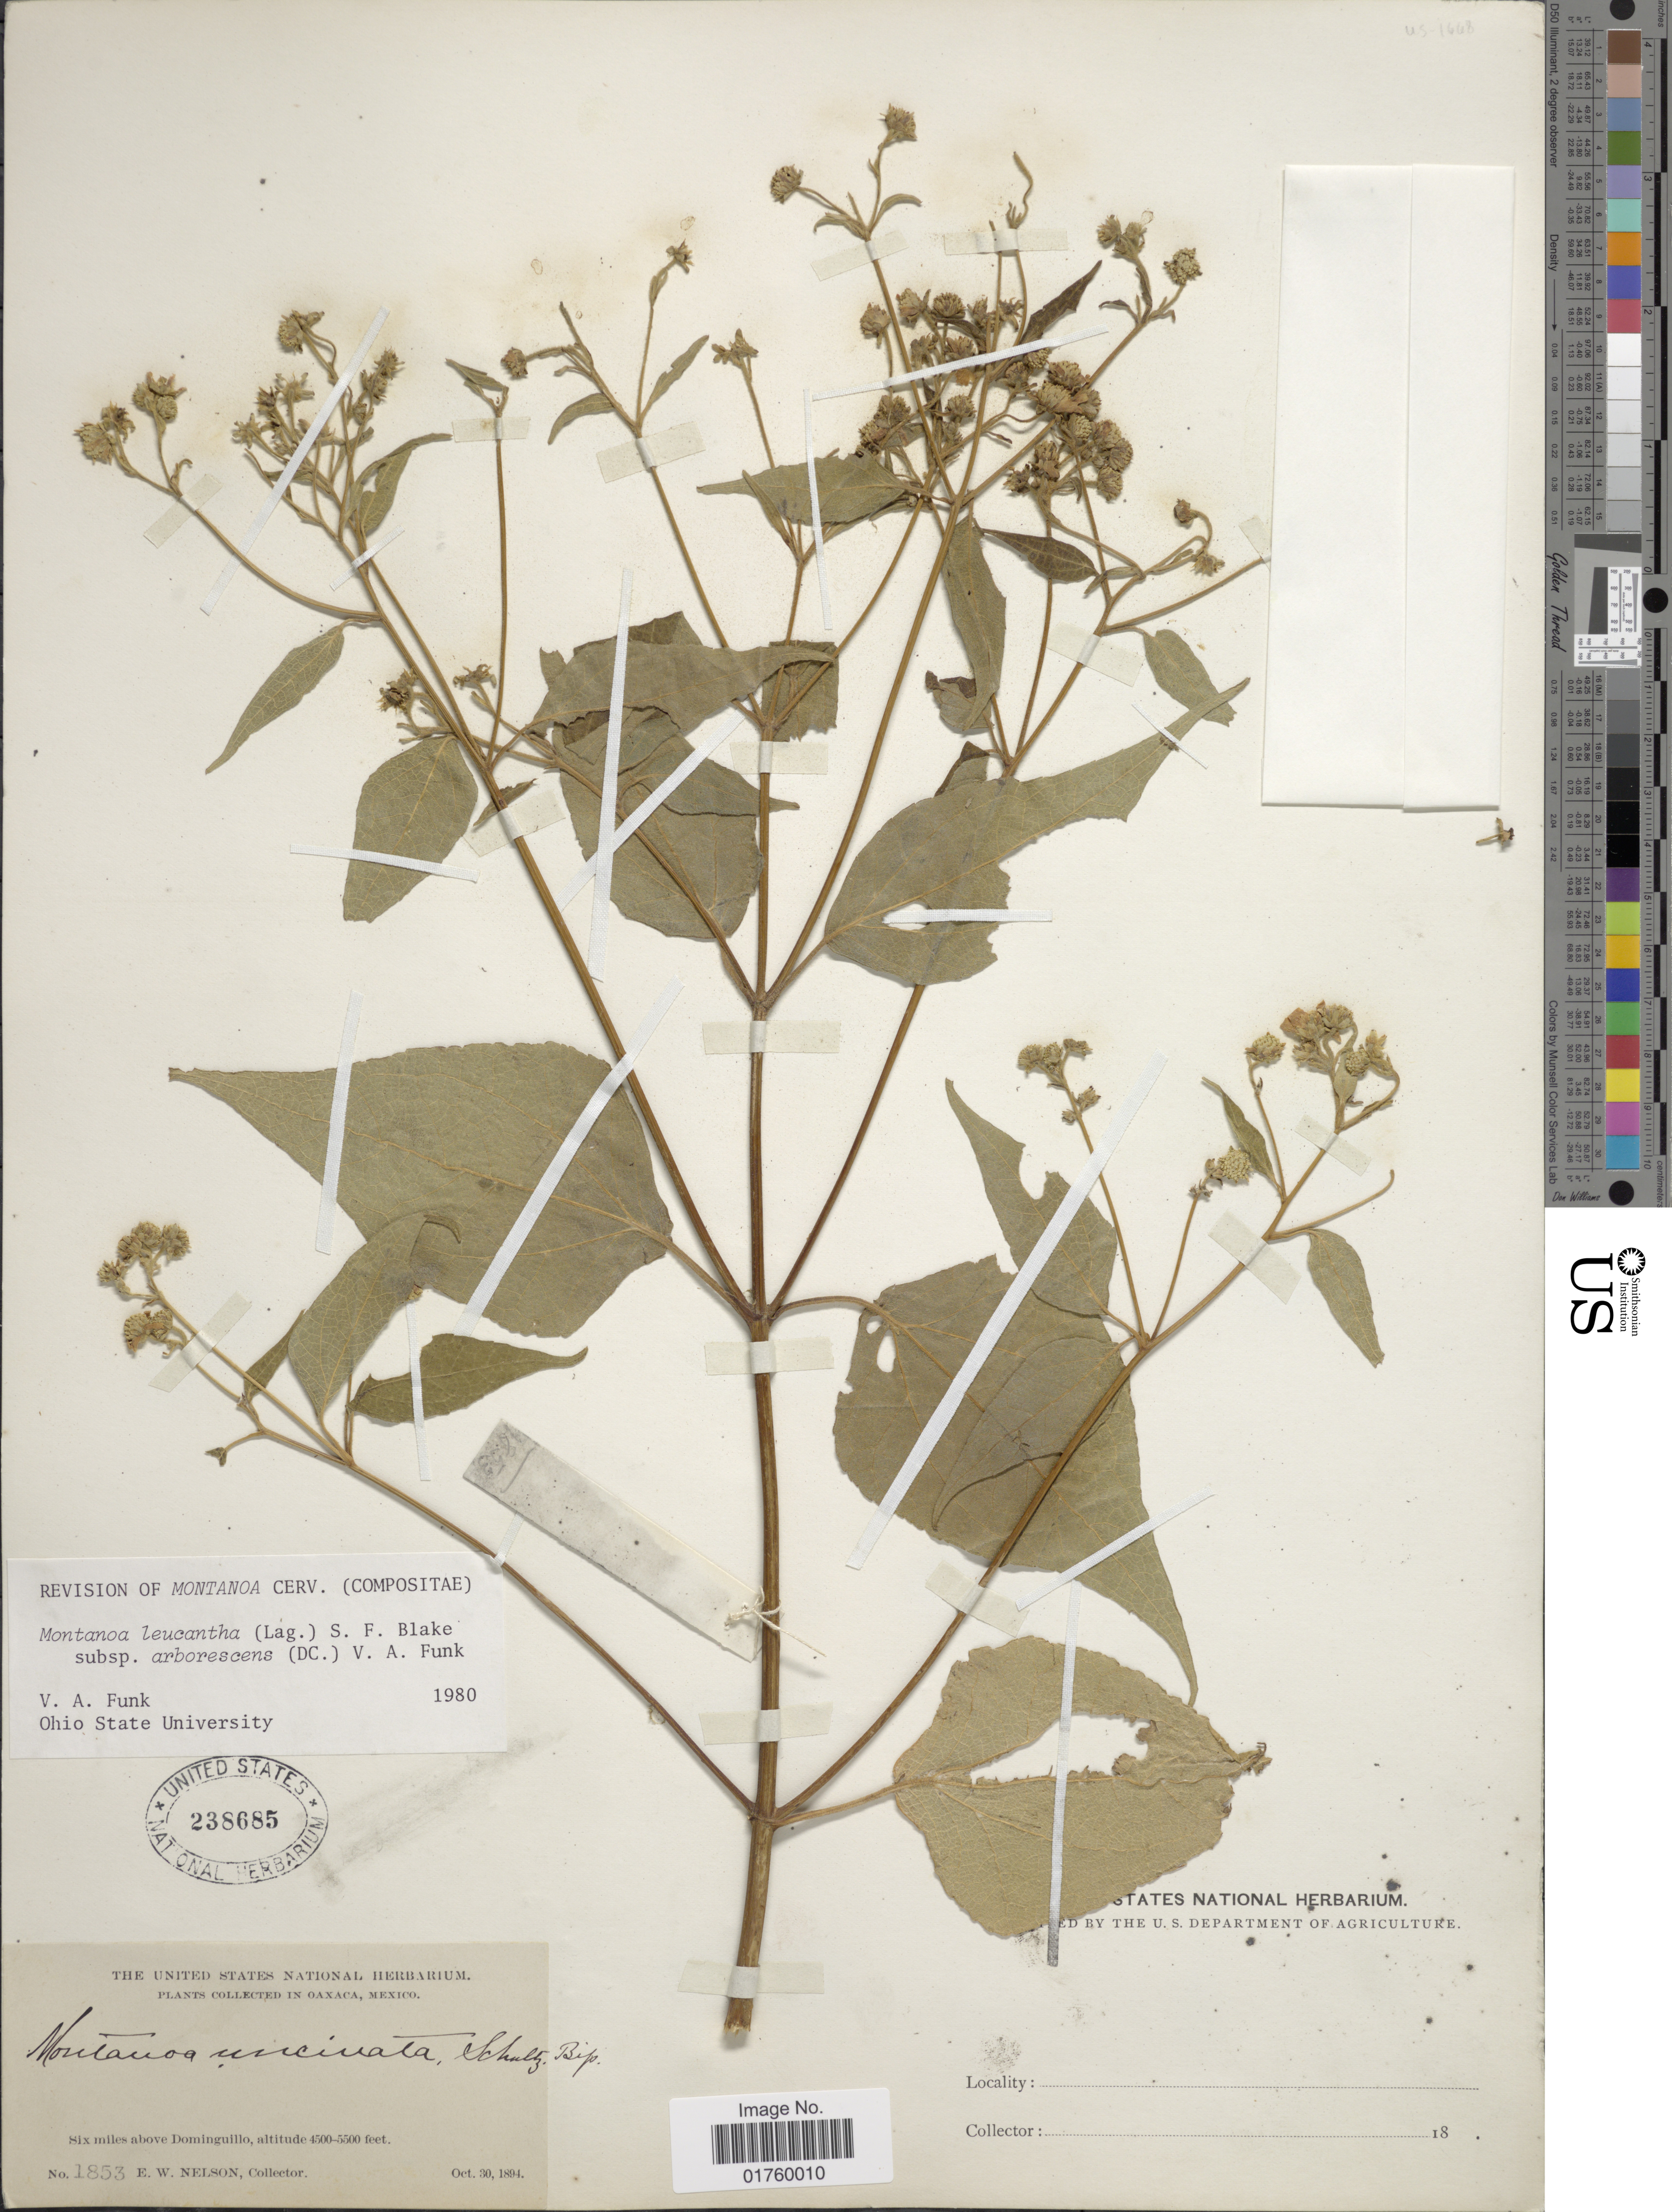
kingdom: Plantae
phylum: Tracheophyta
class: Magnoliopsida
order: Asterales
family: Asteraceae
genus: Montanoa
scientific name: Montanoa leucantha subsp. arborescens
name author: (DC.) V.A. Funk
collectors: E. W. Nelson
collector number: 1853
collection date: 1894-10-30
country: Mexico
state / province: Oaxaca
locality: Six miles above Dominguillo.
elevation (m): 1372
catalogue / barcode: US 238685